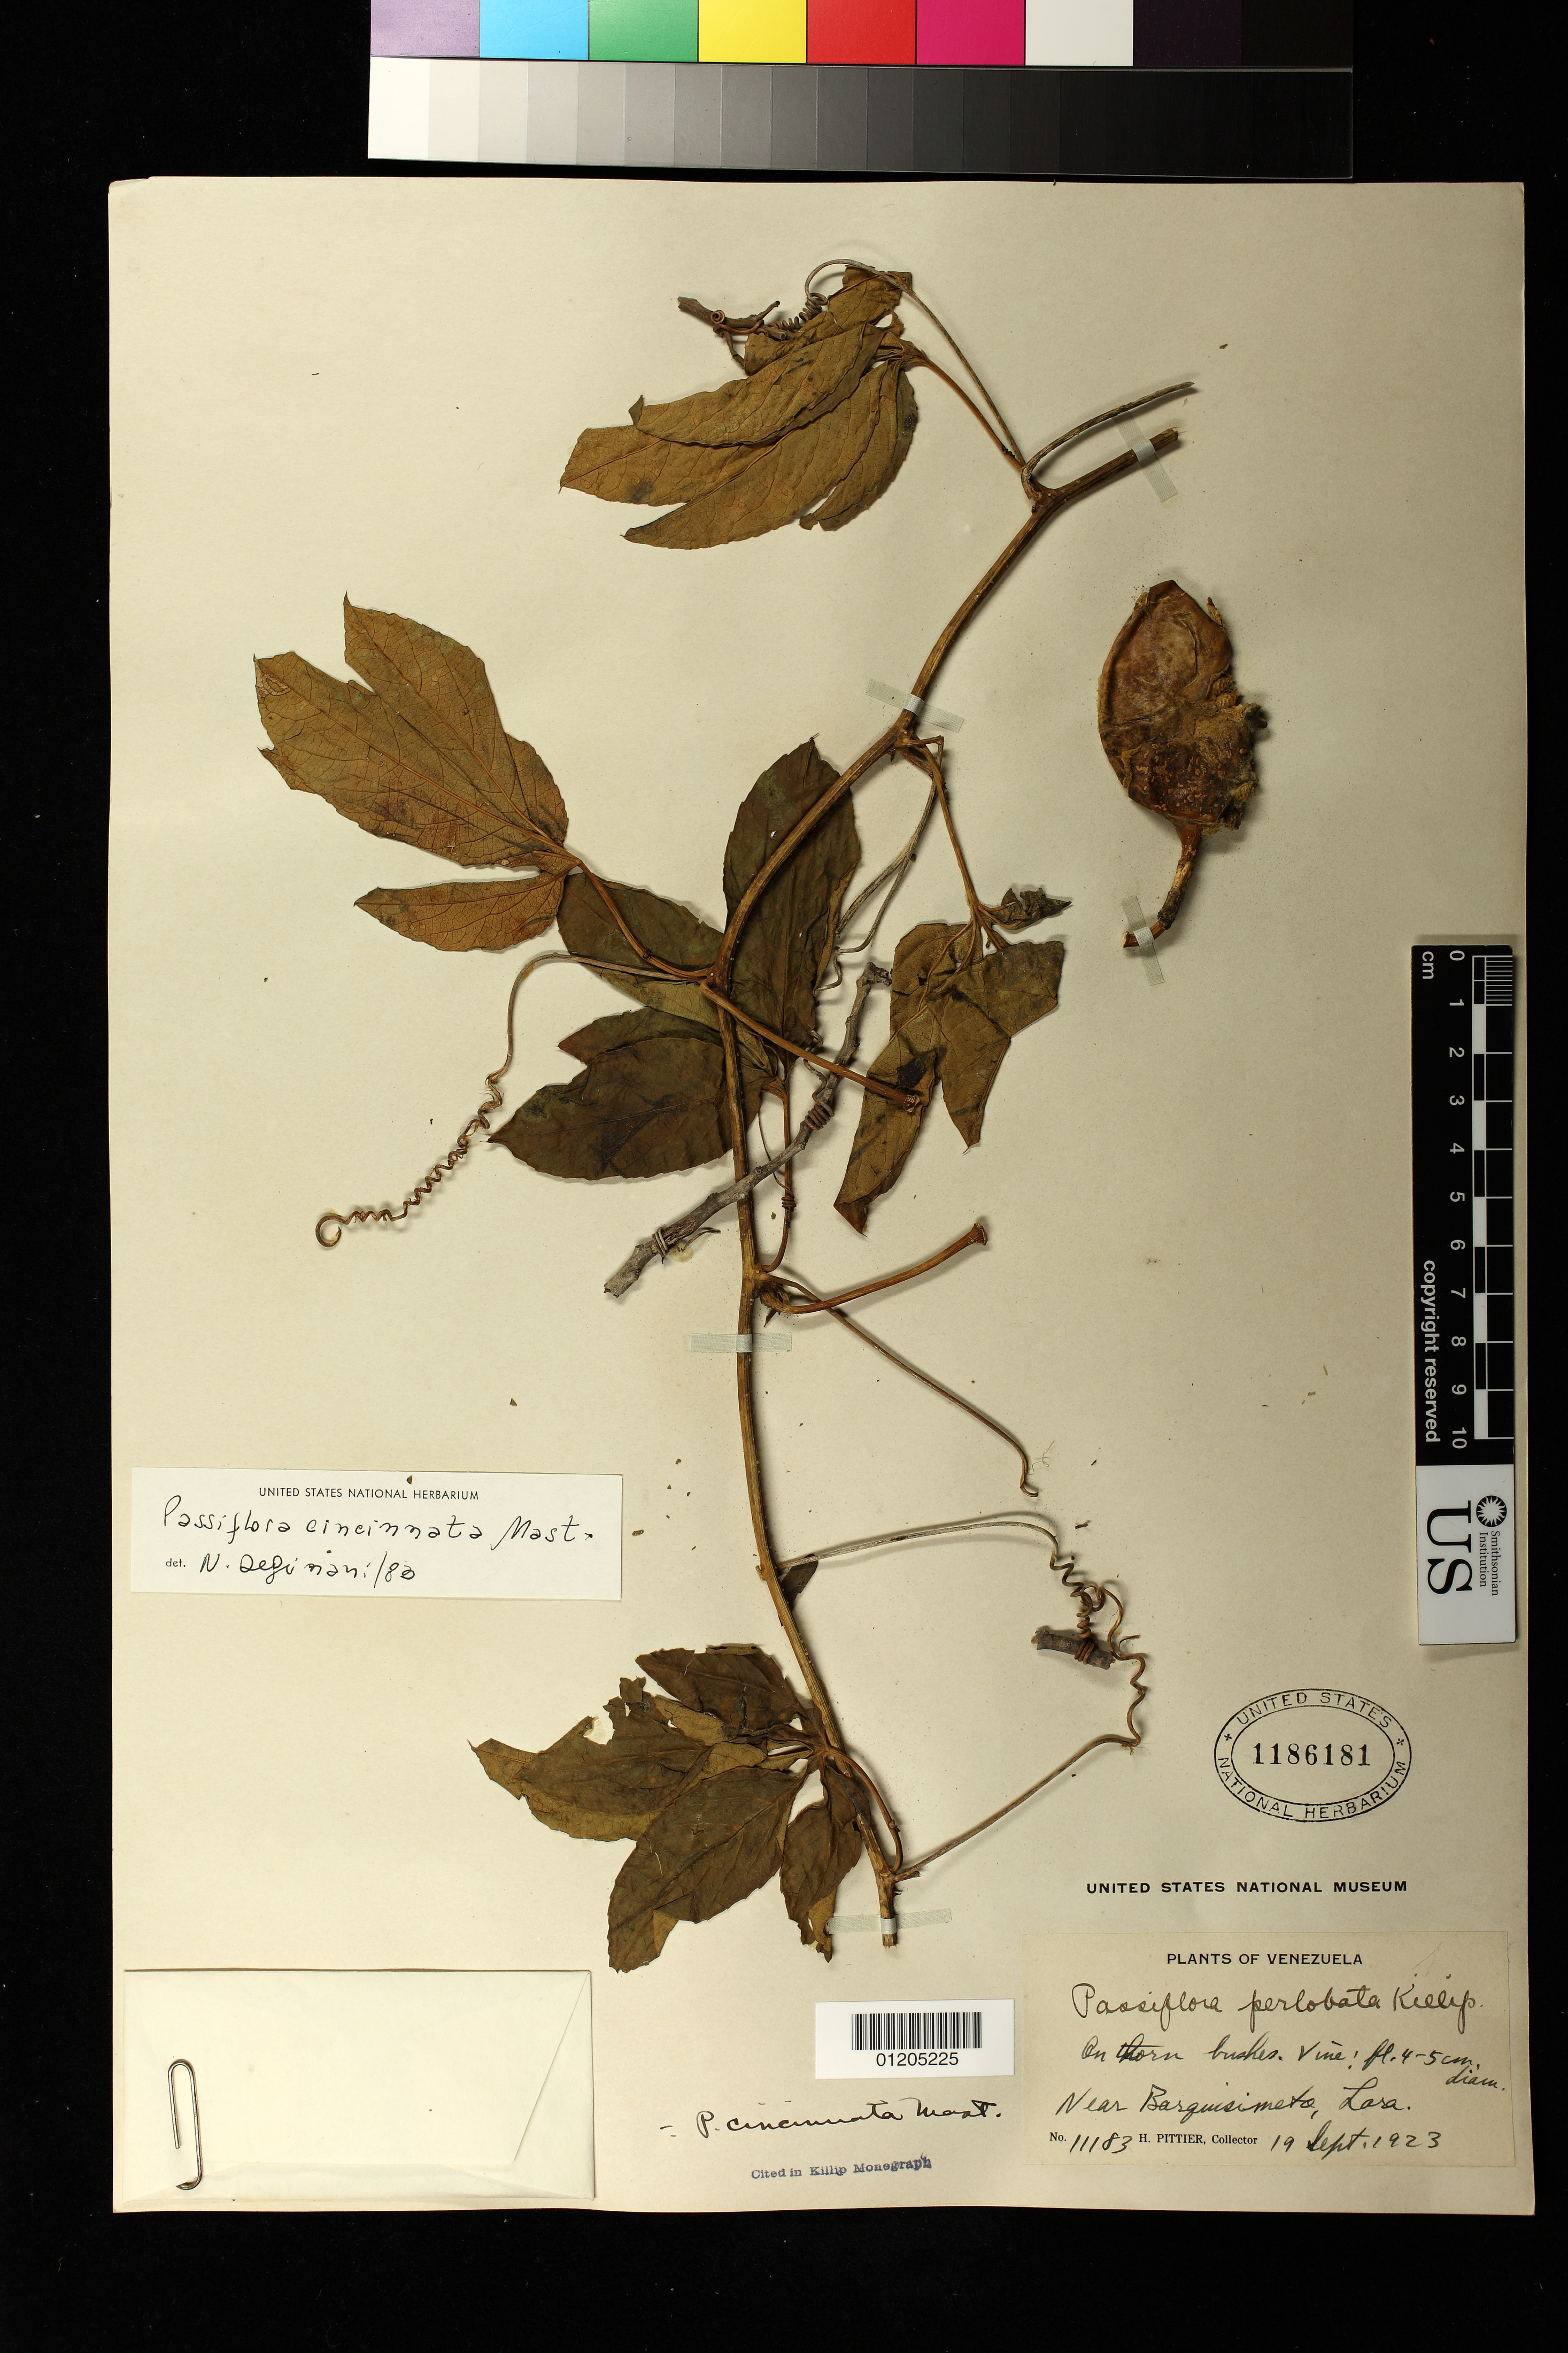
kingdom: Plantae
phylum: Tracheophyta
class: Magnoliopsida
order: Malpighiales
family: Passifloraceae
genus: Passiflora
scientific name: Passiflora cincinnata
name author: Mast.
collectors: H. F. Pittier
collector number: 11183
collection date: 1923-09-19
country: Venezuela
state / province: Lara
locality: Iribarren. Near Barquisimeto, Lara.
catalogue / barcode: US 1186181